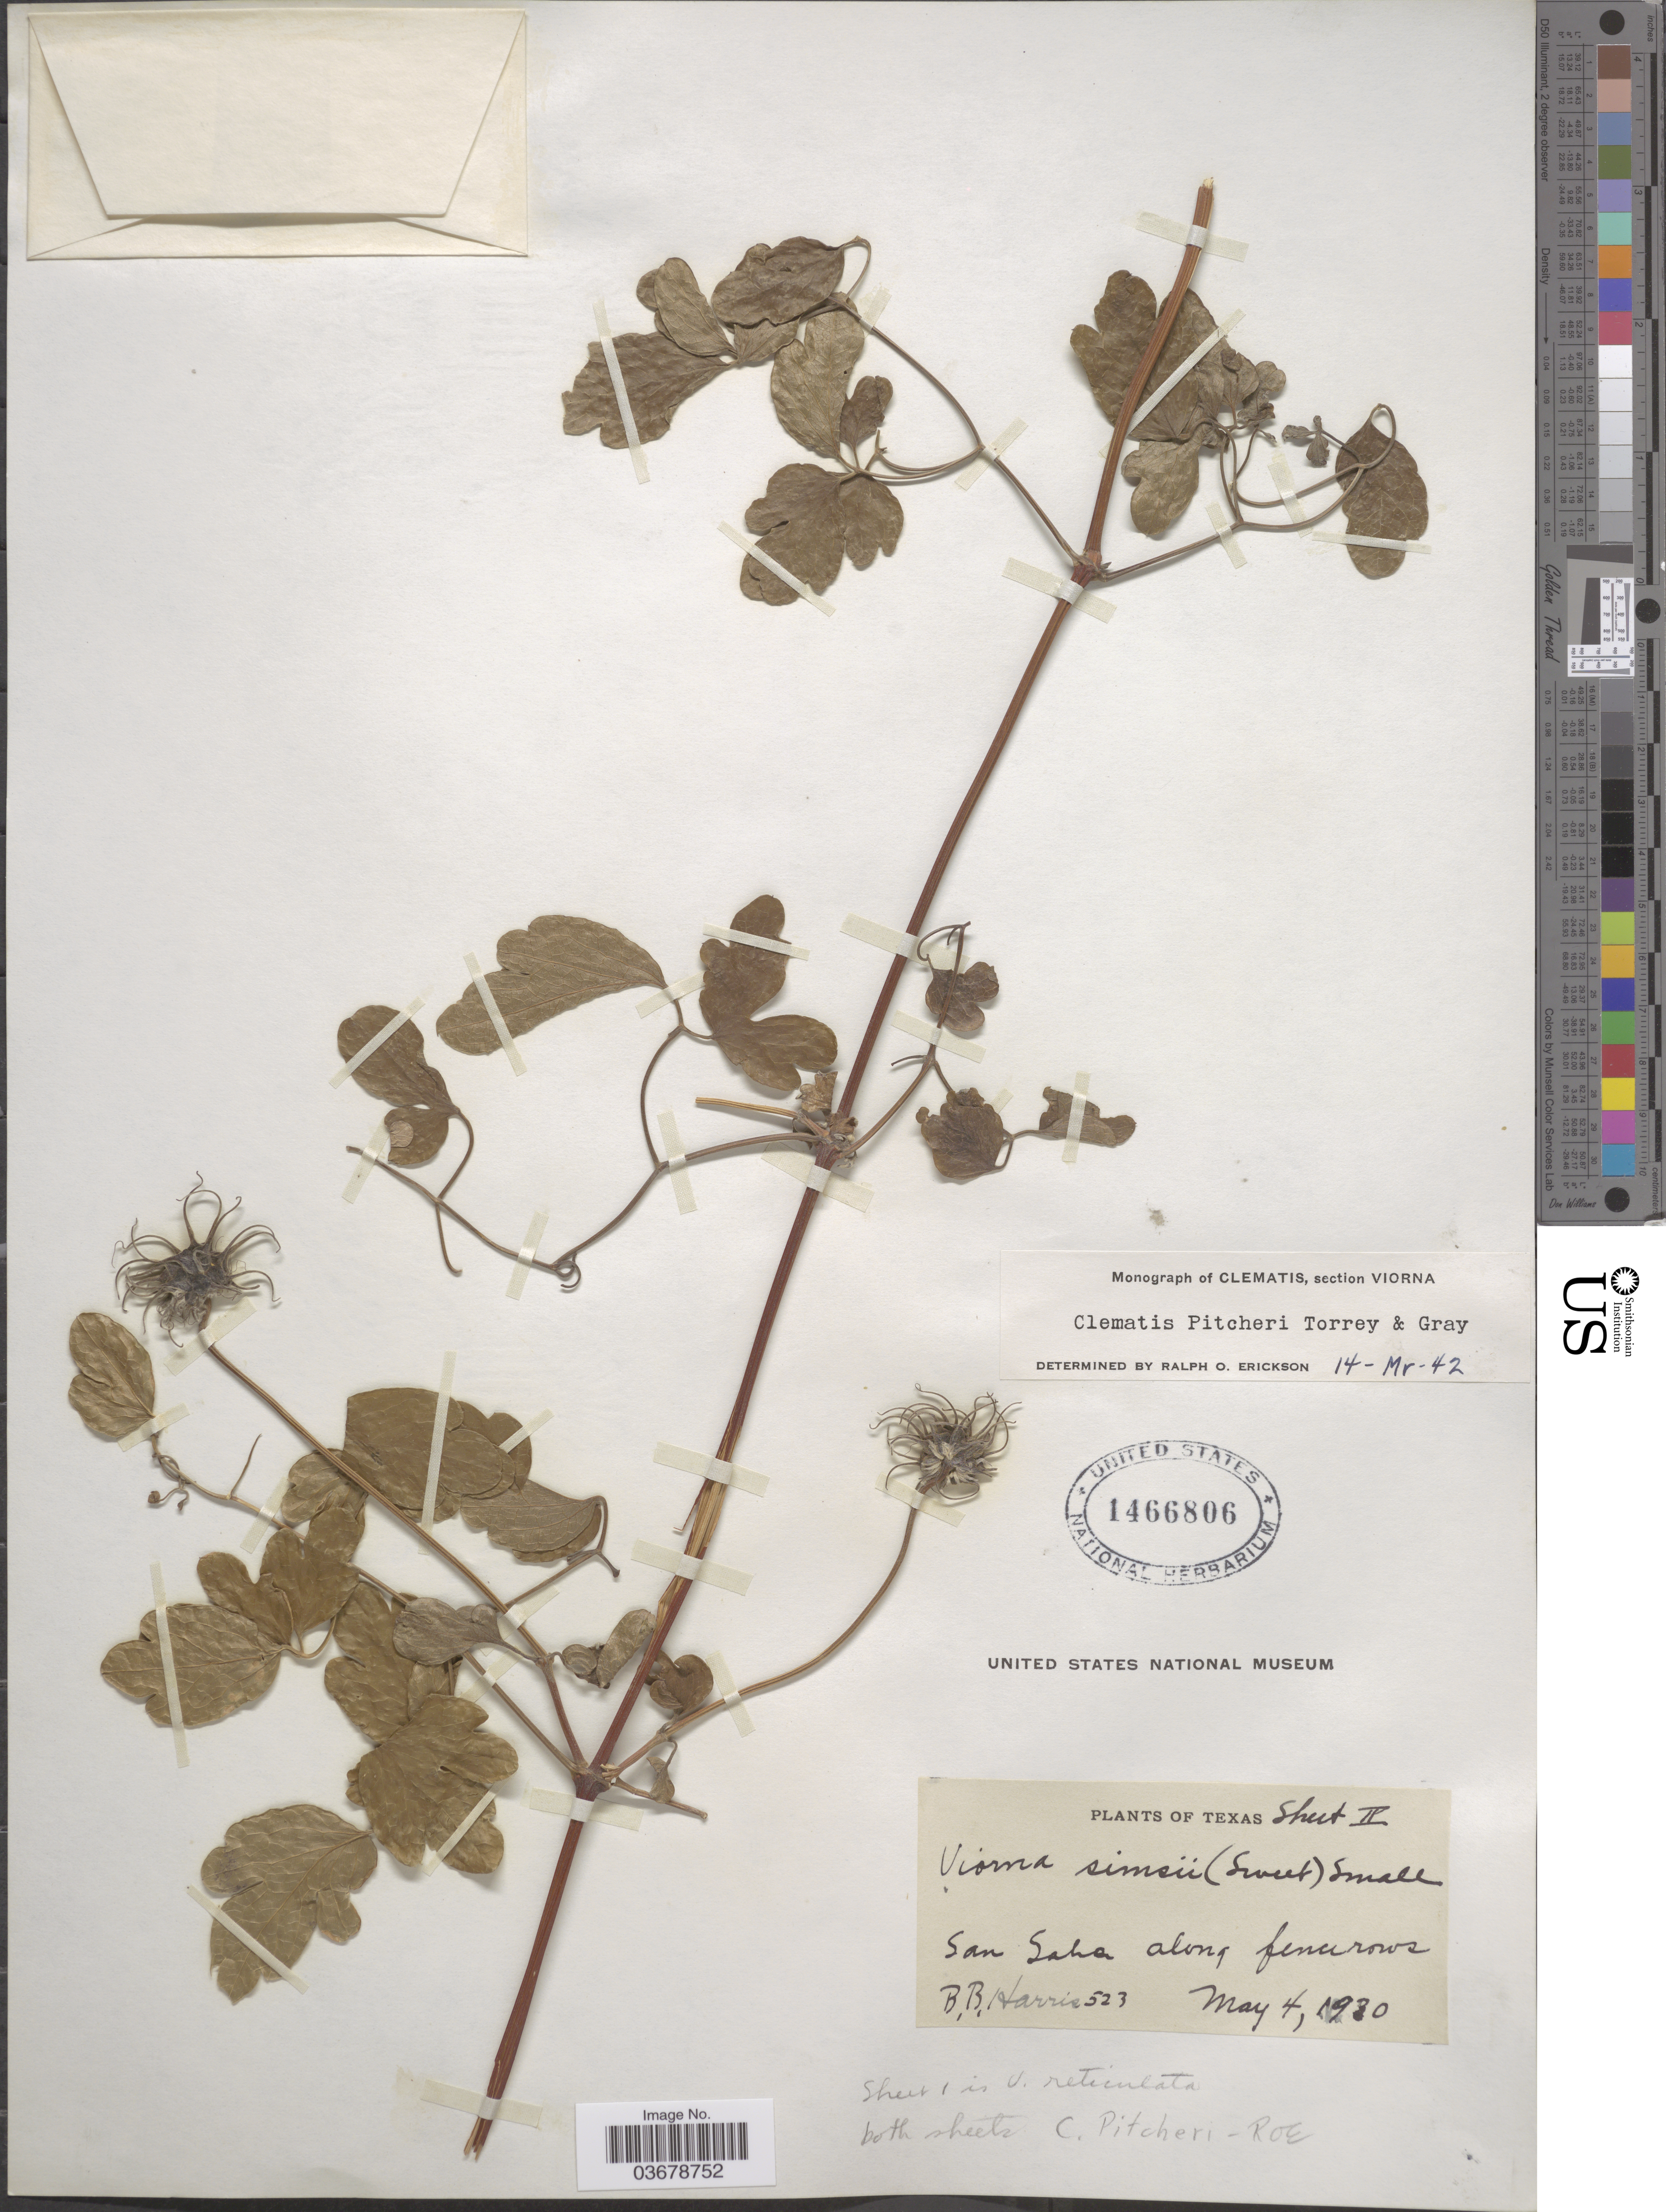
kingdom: Plantae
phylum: Tracheophyta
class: Magnoliopsida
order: Ranunculales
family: Ranunculaceae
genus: Clematis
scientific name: Clematis viorna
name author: L.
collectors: B. B. Harris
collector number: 523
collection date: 1930-05-04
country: United States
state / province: Texas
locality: San Saba along fencerows.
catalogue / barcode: US 1466806